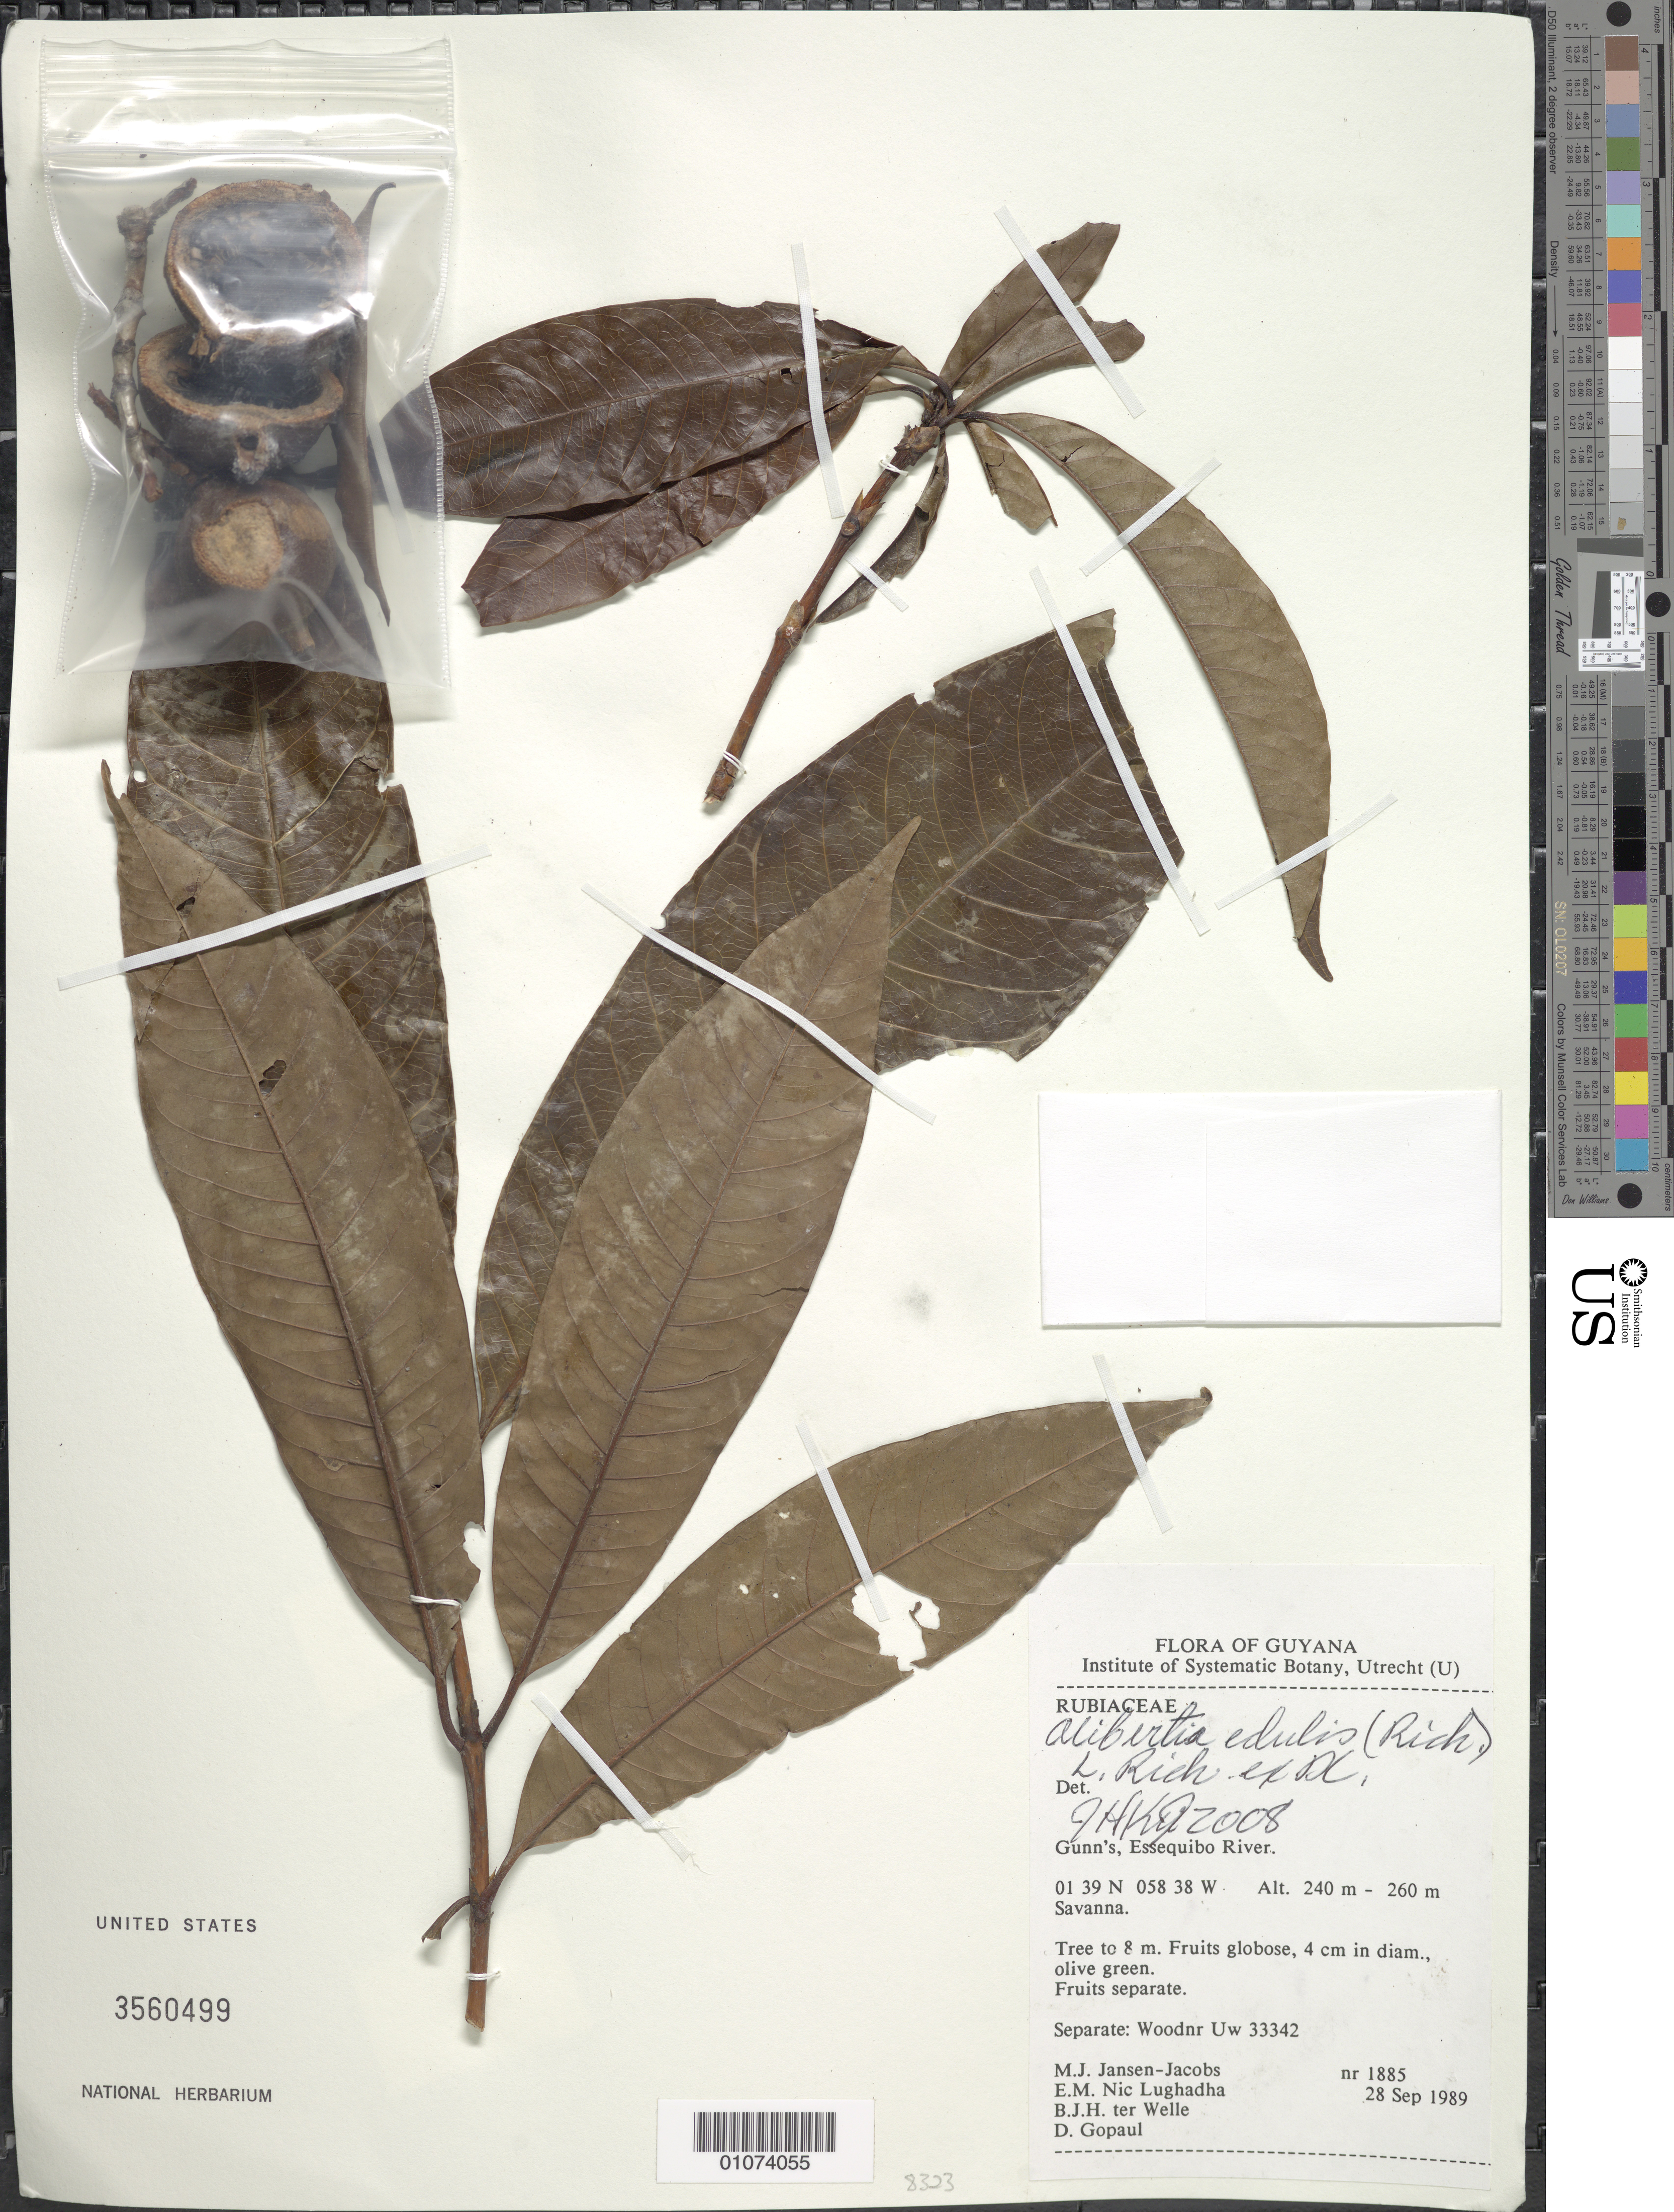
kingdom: Plantae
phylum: Tracheophyta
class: Magnoliopsida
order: Gentianales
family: Rubiaceae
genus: Alibertia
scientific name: Alibertia edulis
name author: (Rich.) A. Rich. ex DC.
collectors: M. J. Jansen-Jacobs, E. Nic Lughadha, B. Welle & D. Gopaul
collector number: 1885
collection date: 1989-09-28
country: Guyana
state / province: Essequibo Isl-W. Demerara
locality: Gunn's, Essequibo River, Savanna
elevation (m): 240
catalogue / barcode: US 3560499